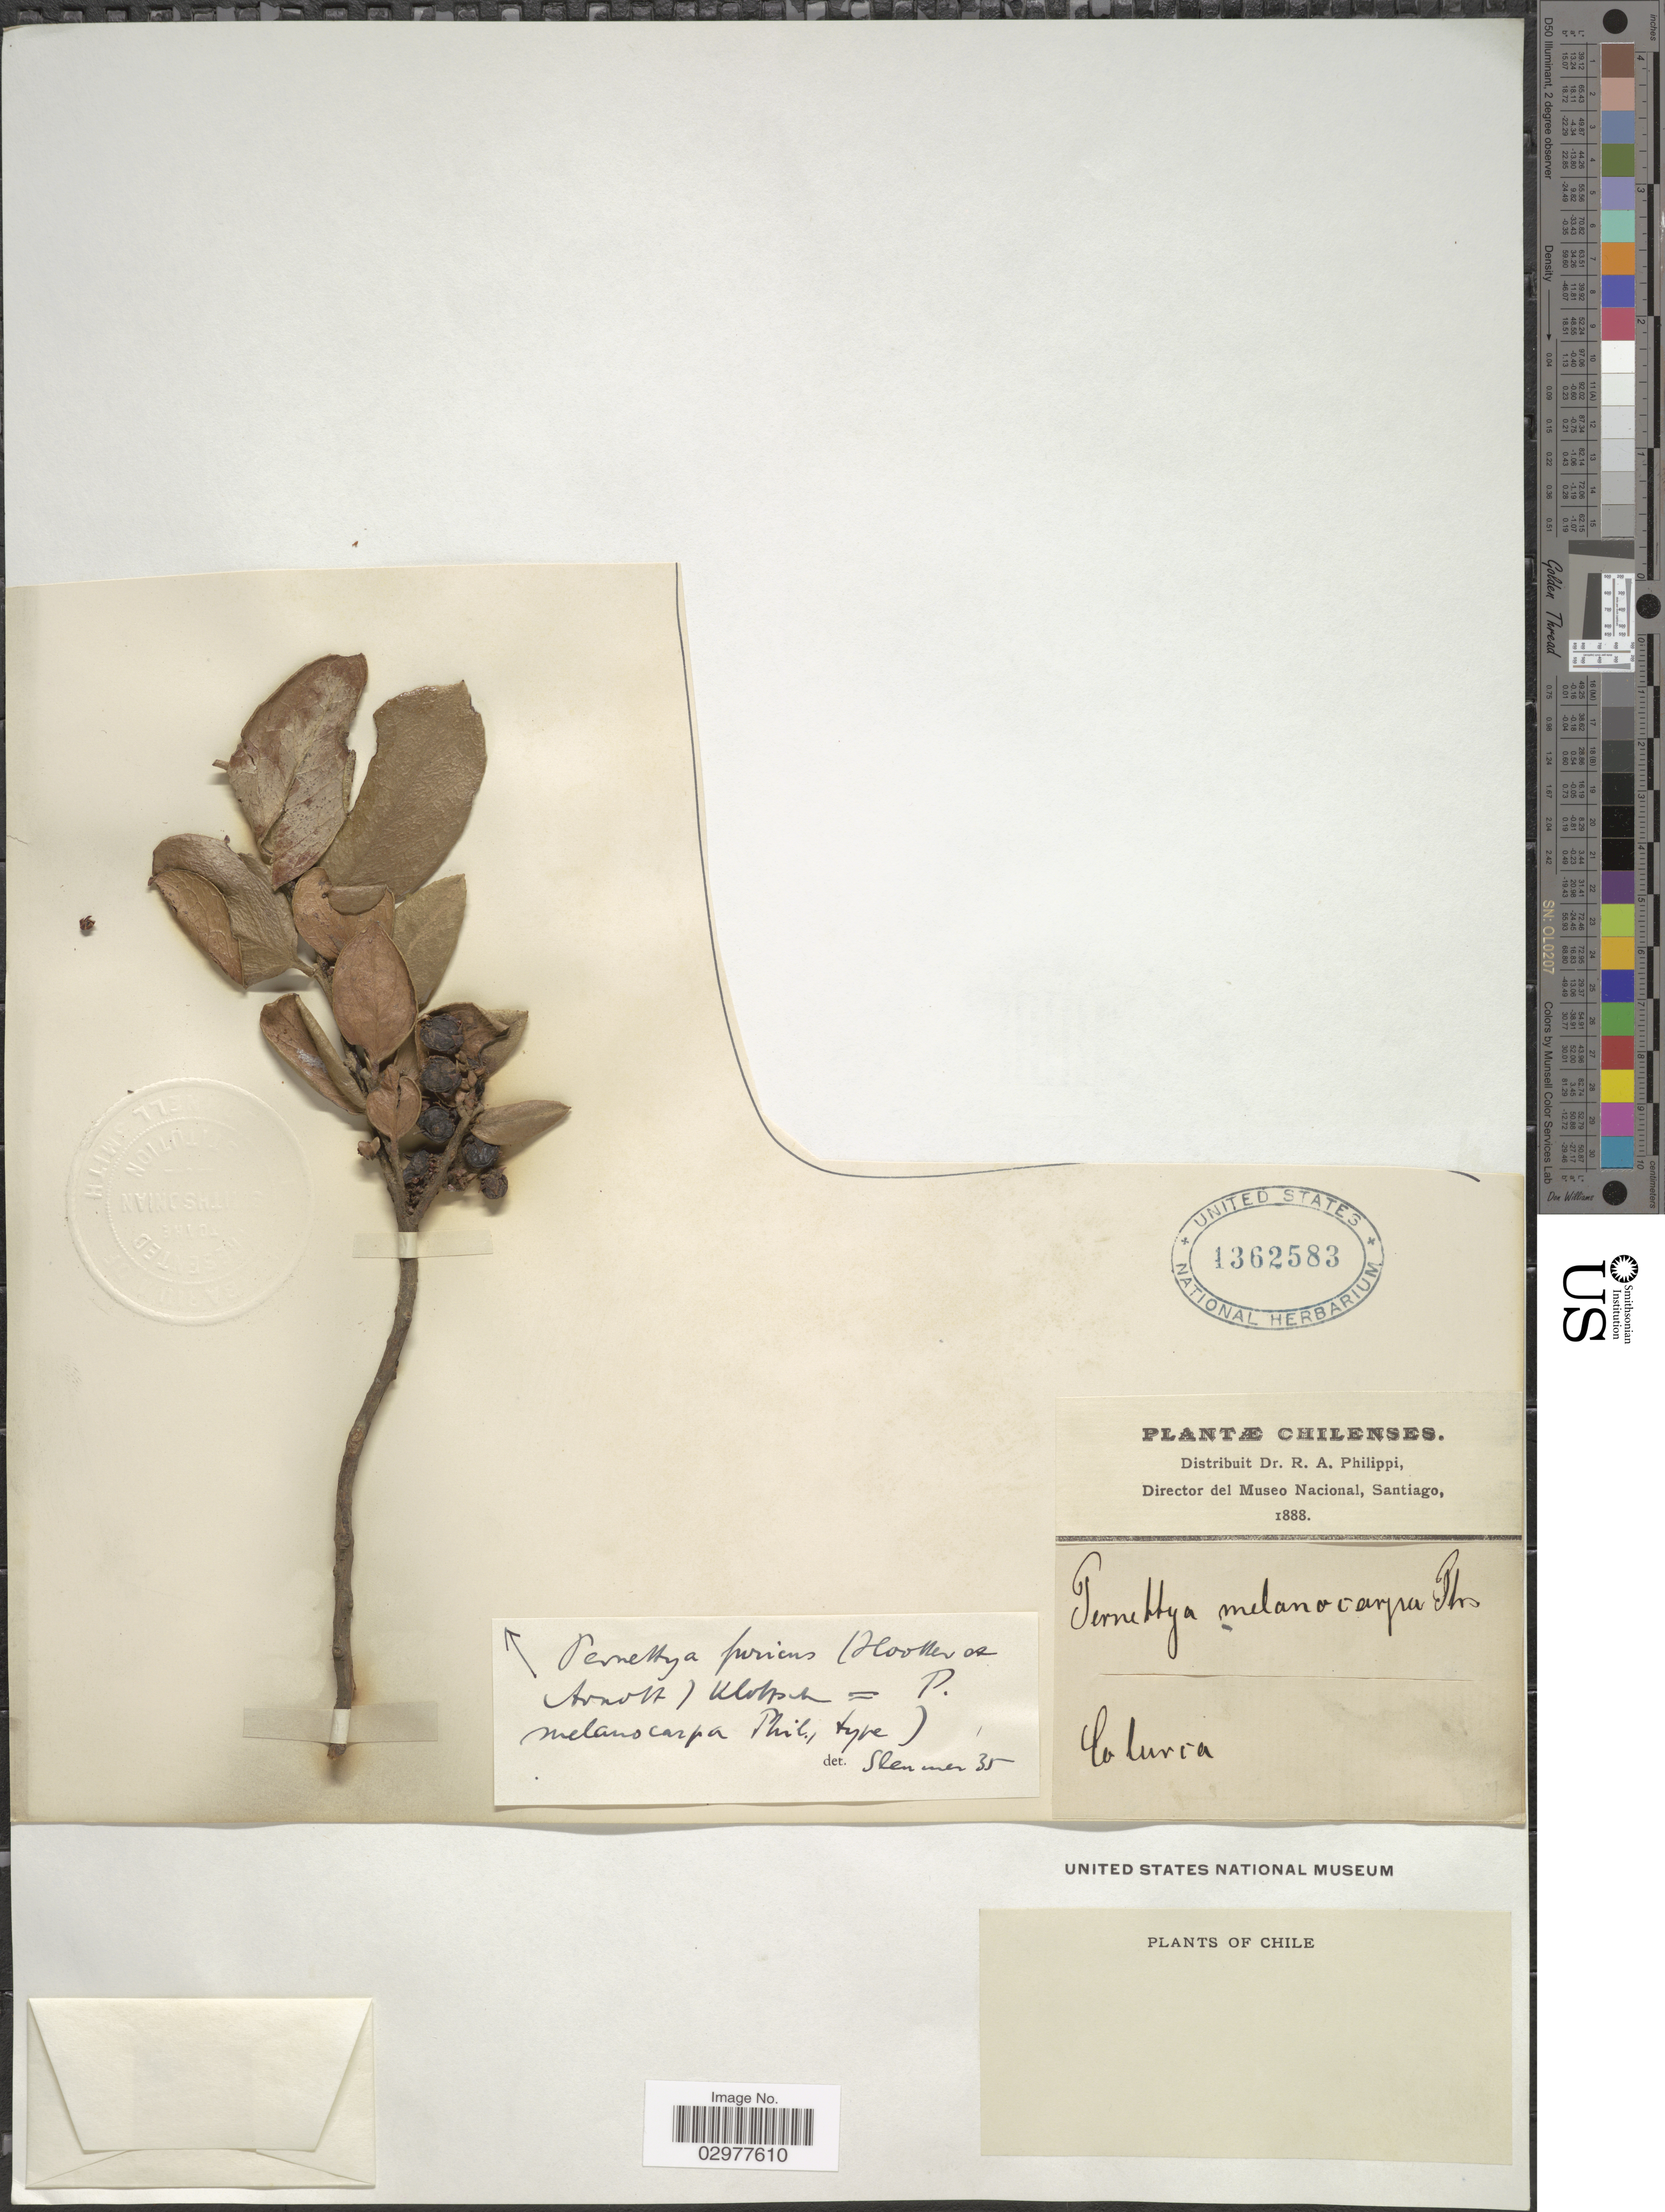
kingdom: Plantae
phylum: Tracheophyta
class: Magnoliopsida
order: Ericales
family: Ericaceae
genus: Pernettya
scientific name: Pernettya furiens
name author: (Hook.) Klotzsch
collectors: R. A. Philippi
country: Chile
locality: Colurca.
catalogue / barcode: US 1362583